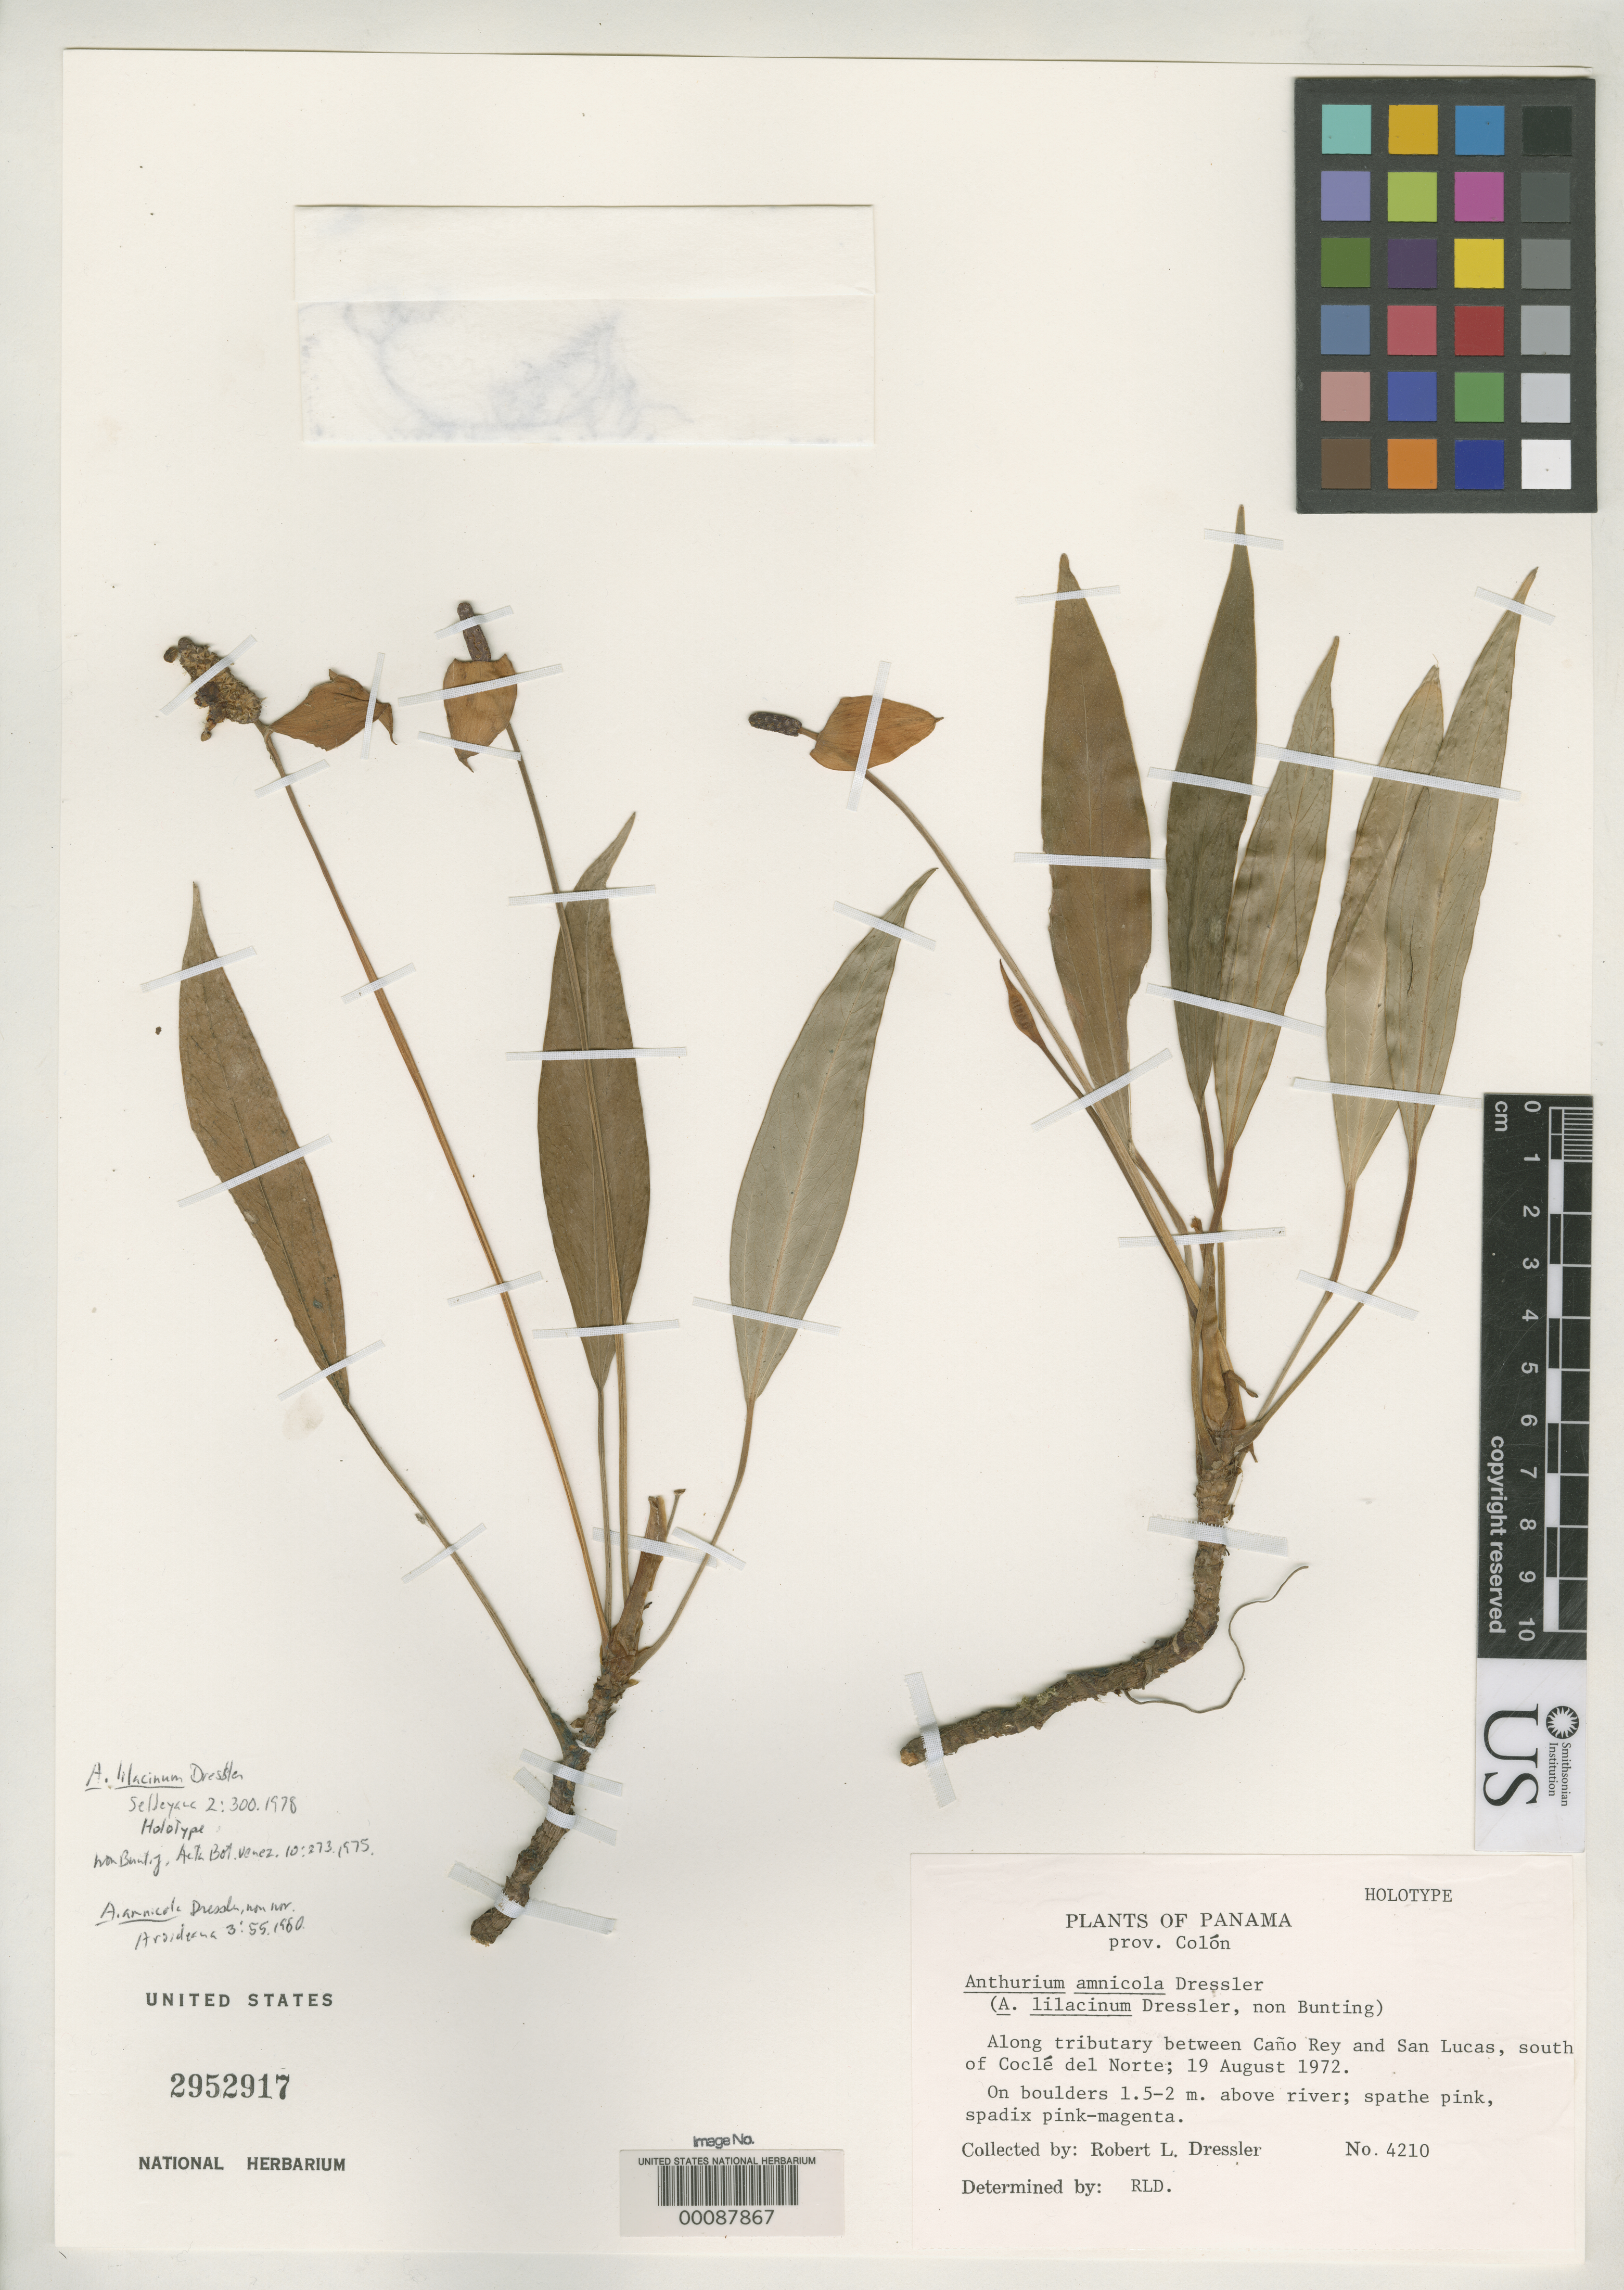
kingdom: Plantae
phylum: Tracheophyta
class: Liliopsida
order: Alismatales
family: Araceae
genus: Anthurium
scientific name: Anthurium lilacinum Dressler, nom. illeg. hom.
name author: Dressler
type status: Holotype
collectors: R. Dressler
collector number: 4210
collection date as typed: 19 Aug 1972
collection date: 1972-08-19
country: Panama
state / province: Colón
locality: Along tributary between Cano Rey & San Lucas, S of Cocle del Norte.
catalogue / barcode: US 2952917-2